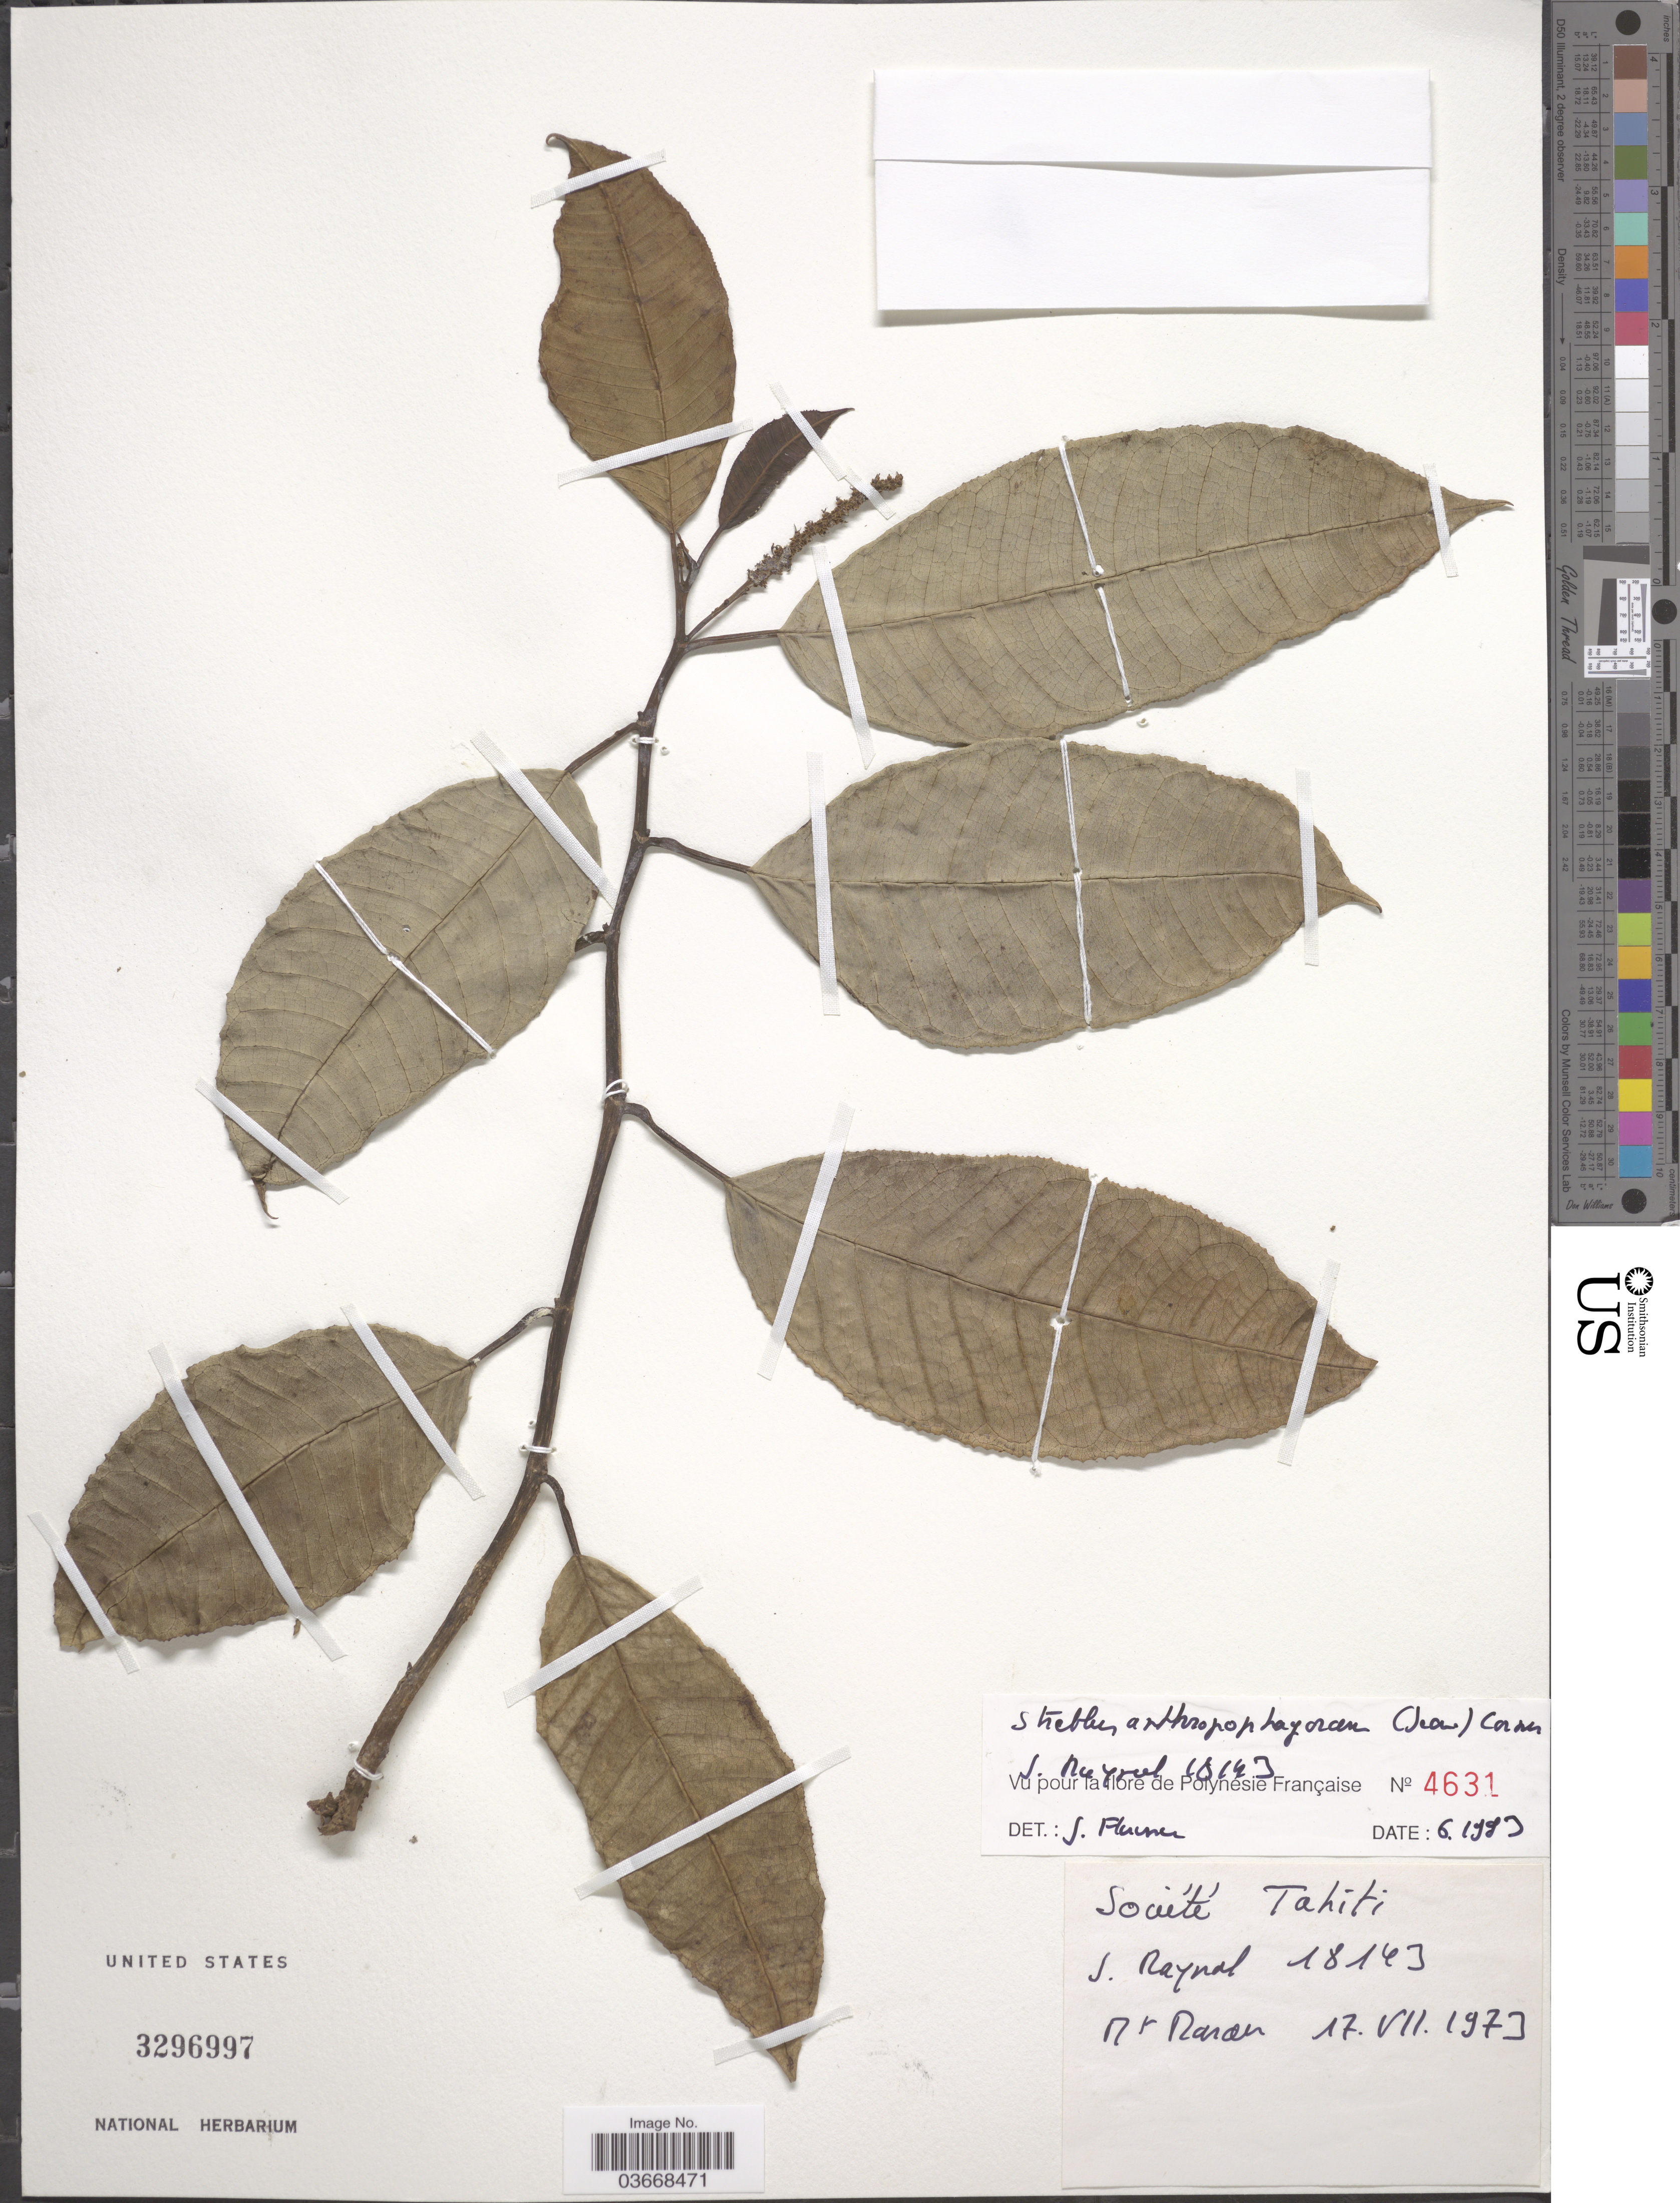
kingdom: Plantae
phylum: Tracheophyta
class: Magnoliopsida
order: Rosales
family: Moraceae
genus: Paratrophis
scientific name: Paratrophis anthropophagorum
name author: (Seem.) Benth. & Hook. f. ex Drake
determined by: Wagner, W. L., (BOT), Smithsonian Institution - National Museum of Natural History (UNITED STATES)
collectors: J. Raynal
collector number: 18143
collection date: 1973-07-17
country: French Polynesia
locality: Société Tahiti. Mt. Marau.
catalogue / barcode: US 3296997